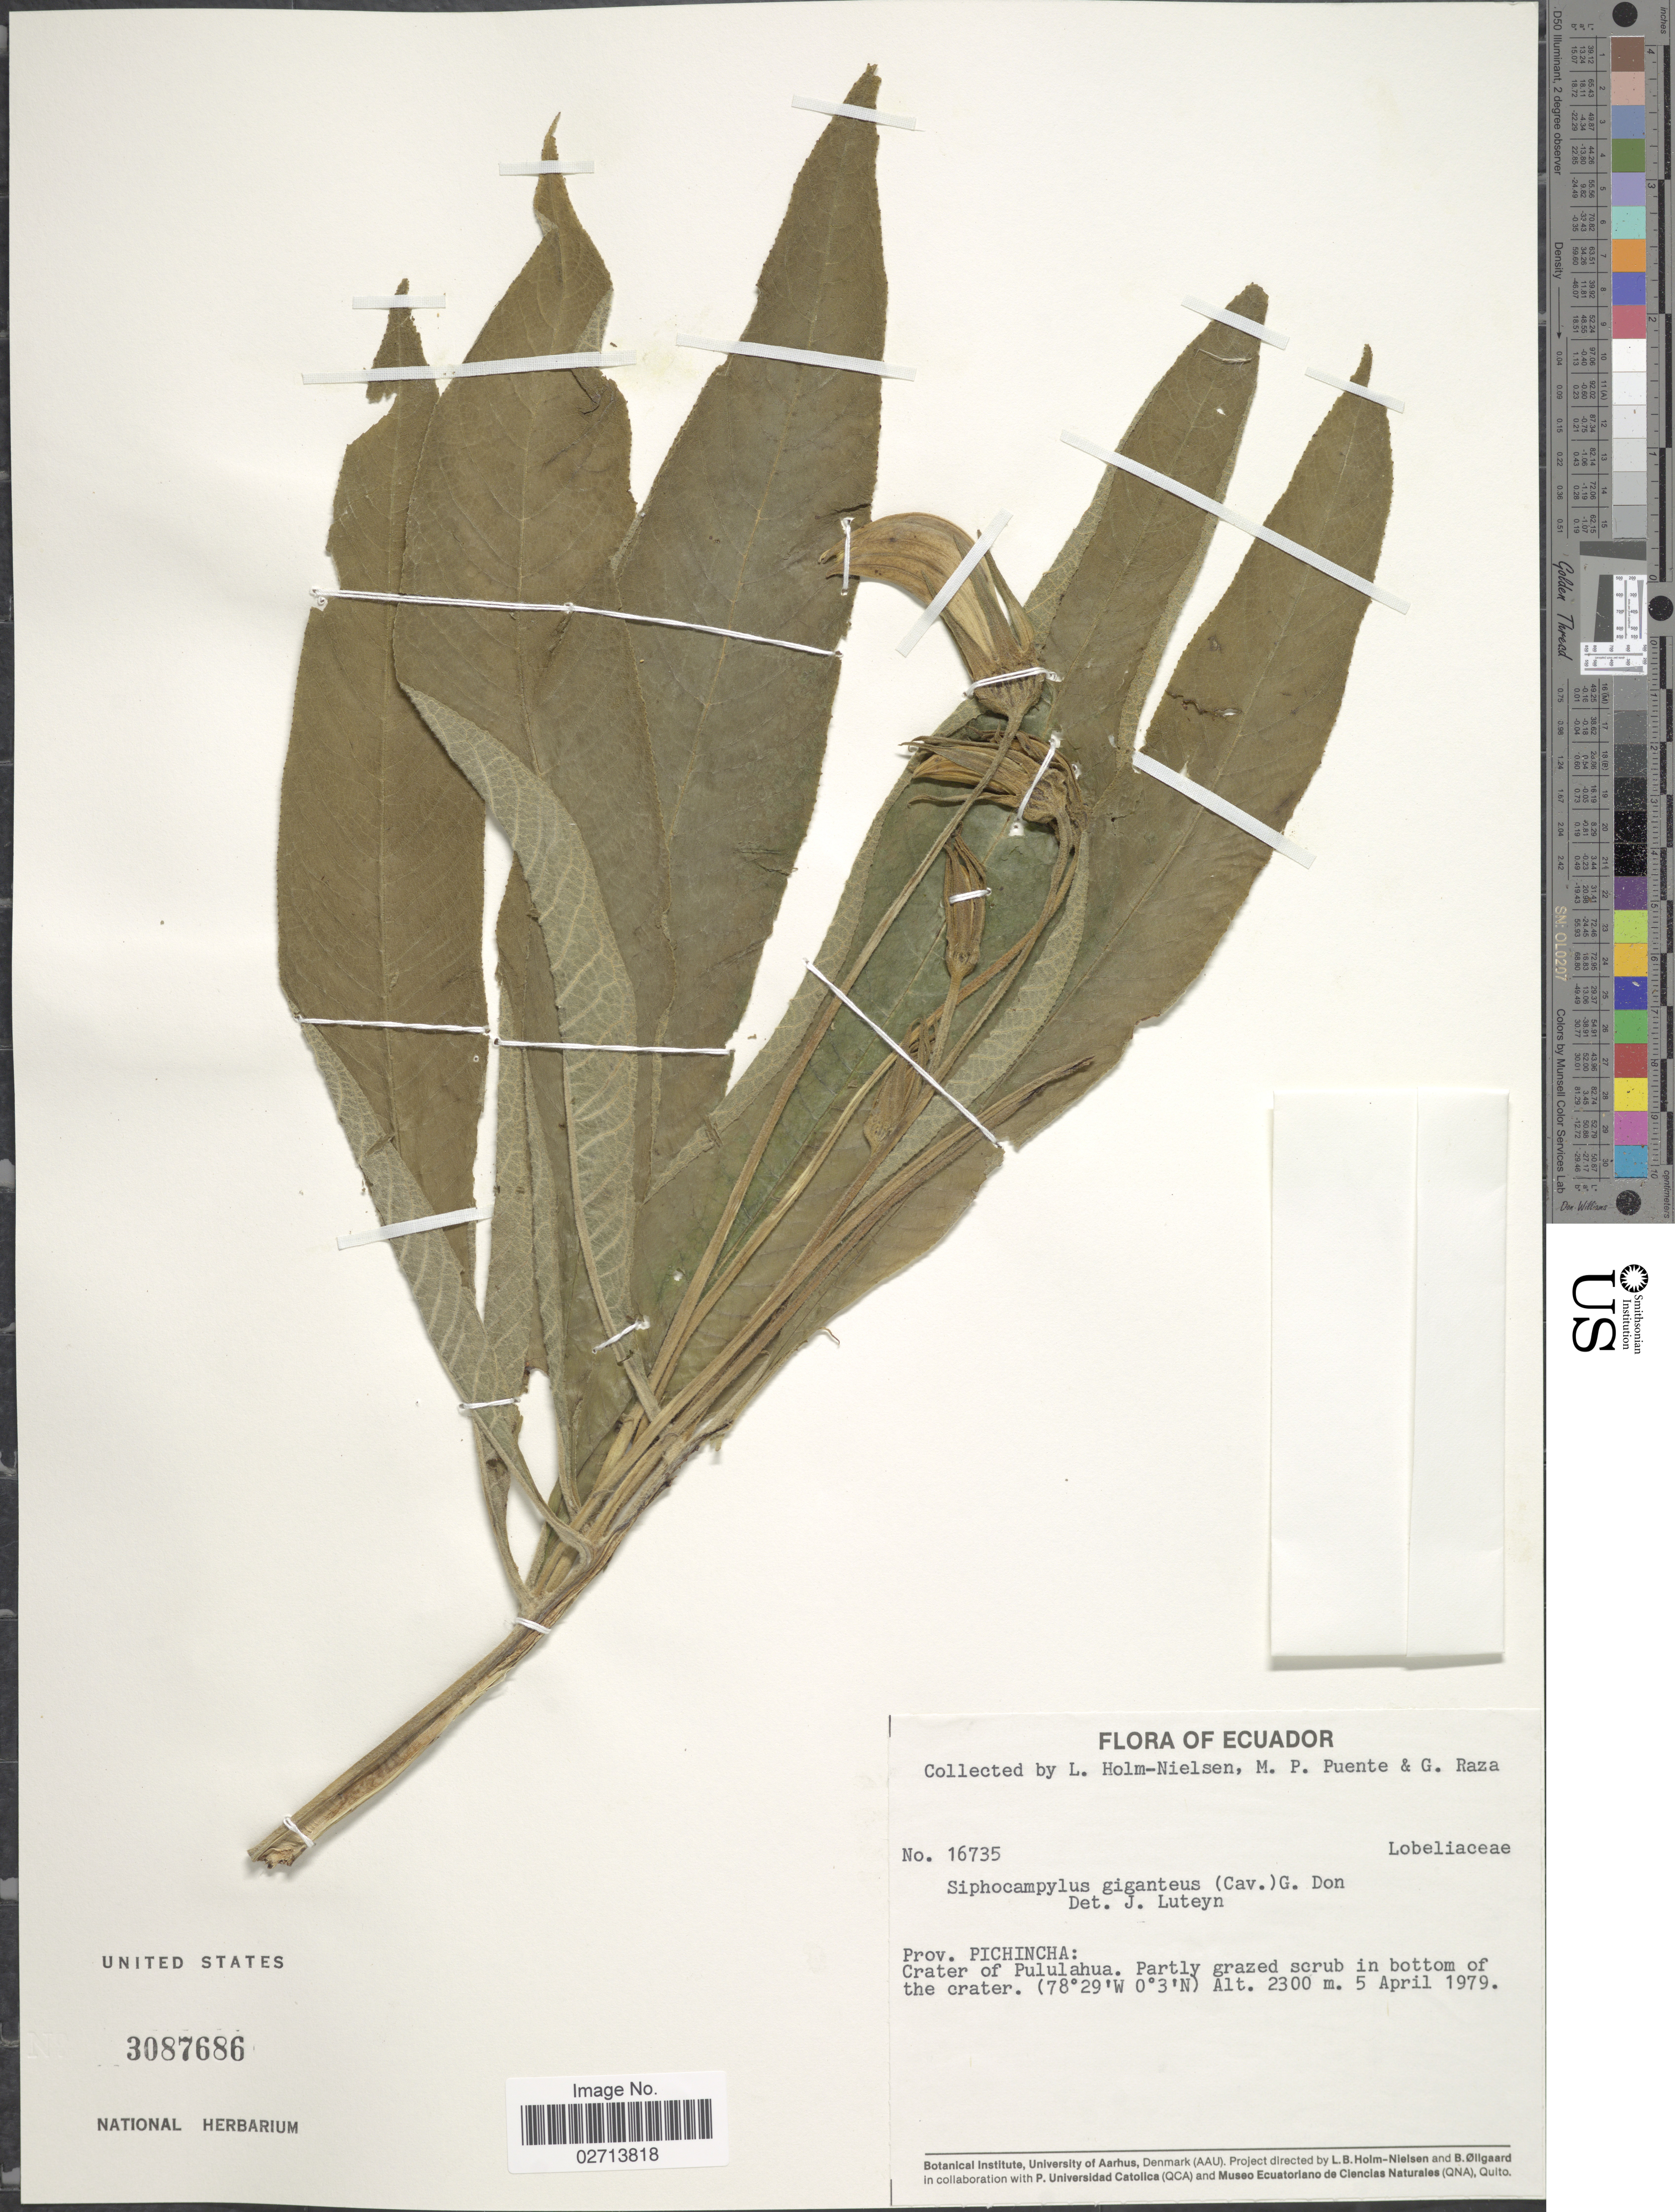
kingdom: Plantae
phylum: Tracheophyta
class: Magnoliopsida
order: Asterales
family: Campanulaceae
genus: Siphocampylus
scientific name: Siphocampylus giganteus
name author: (Cav.) G. Don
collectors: L. Holm-Nielsen, M. Puente & G. Raza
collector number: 16735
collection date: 1979-04-05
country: Ecuador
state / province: Pichincha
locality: Crater of Pululahua. Partly grazed scrub in bottom of the crater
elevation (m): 2300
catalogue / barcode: US 3087686